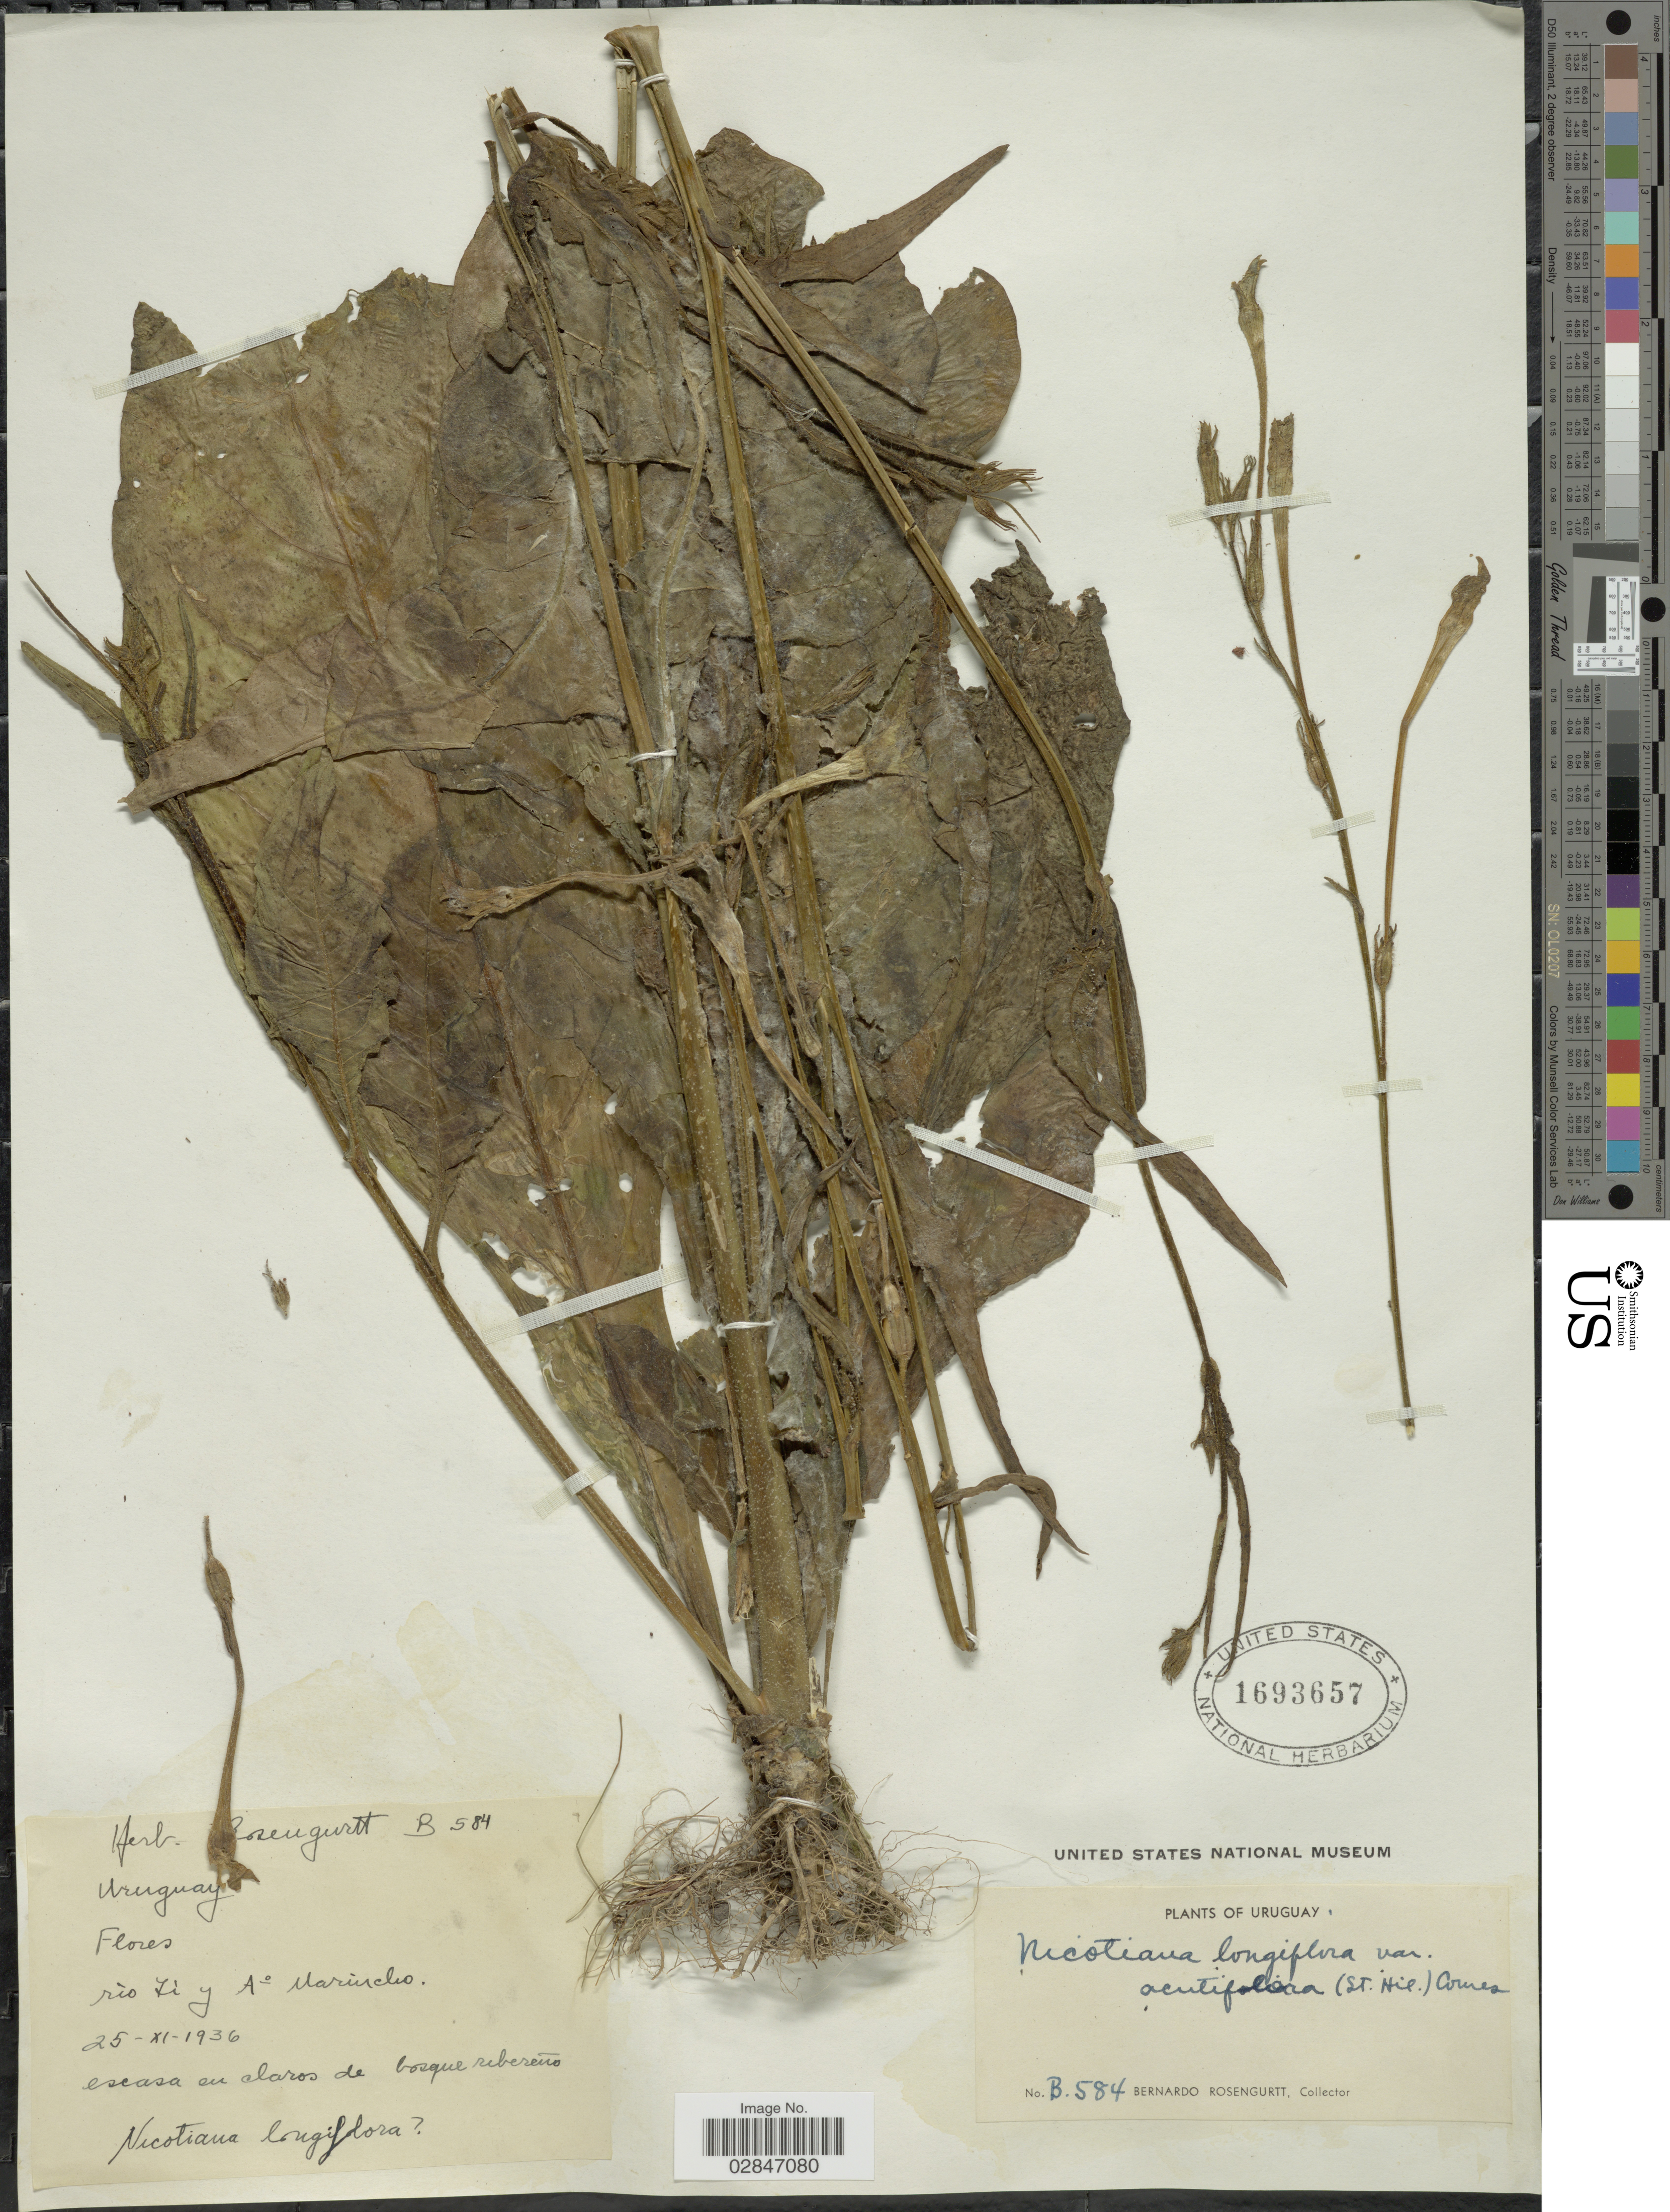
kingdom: Plantae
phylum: Tracheophyta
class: Magnoliopsida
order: Solanales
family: Solanaceae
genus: Nicotiana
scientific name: Nicotiana longiflora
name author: Cav.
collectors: B. Rosengurtt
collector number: B. 584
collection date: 1936-11-25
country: Uruguay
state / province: Flores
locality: Flores, rio ti y A° Marincho.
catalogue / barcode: US 1693657